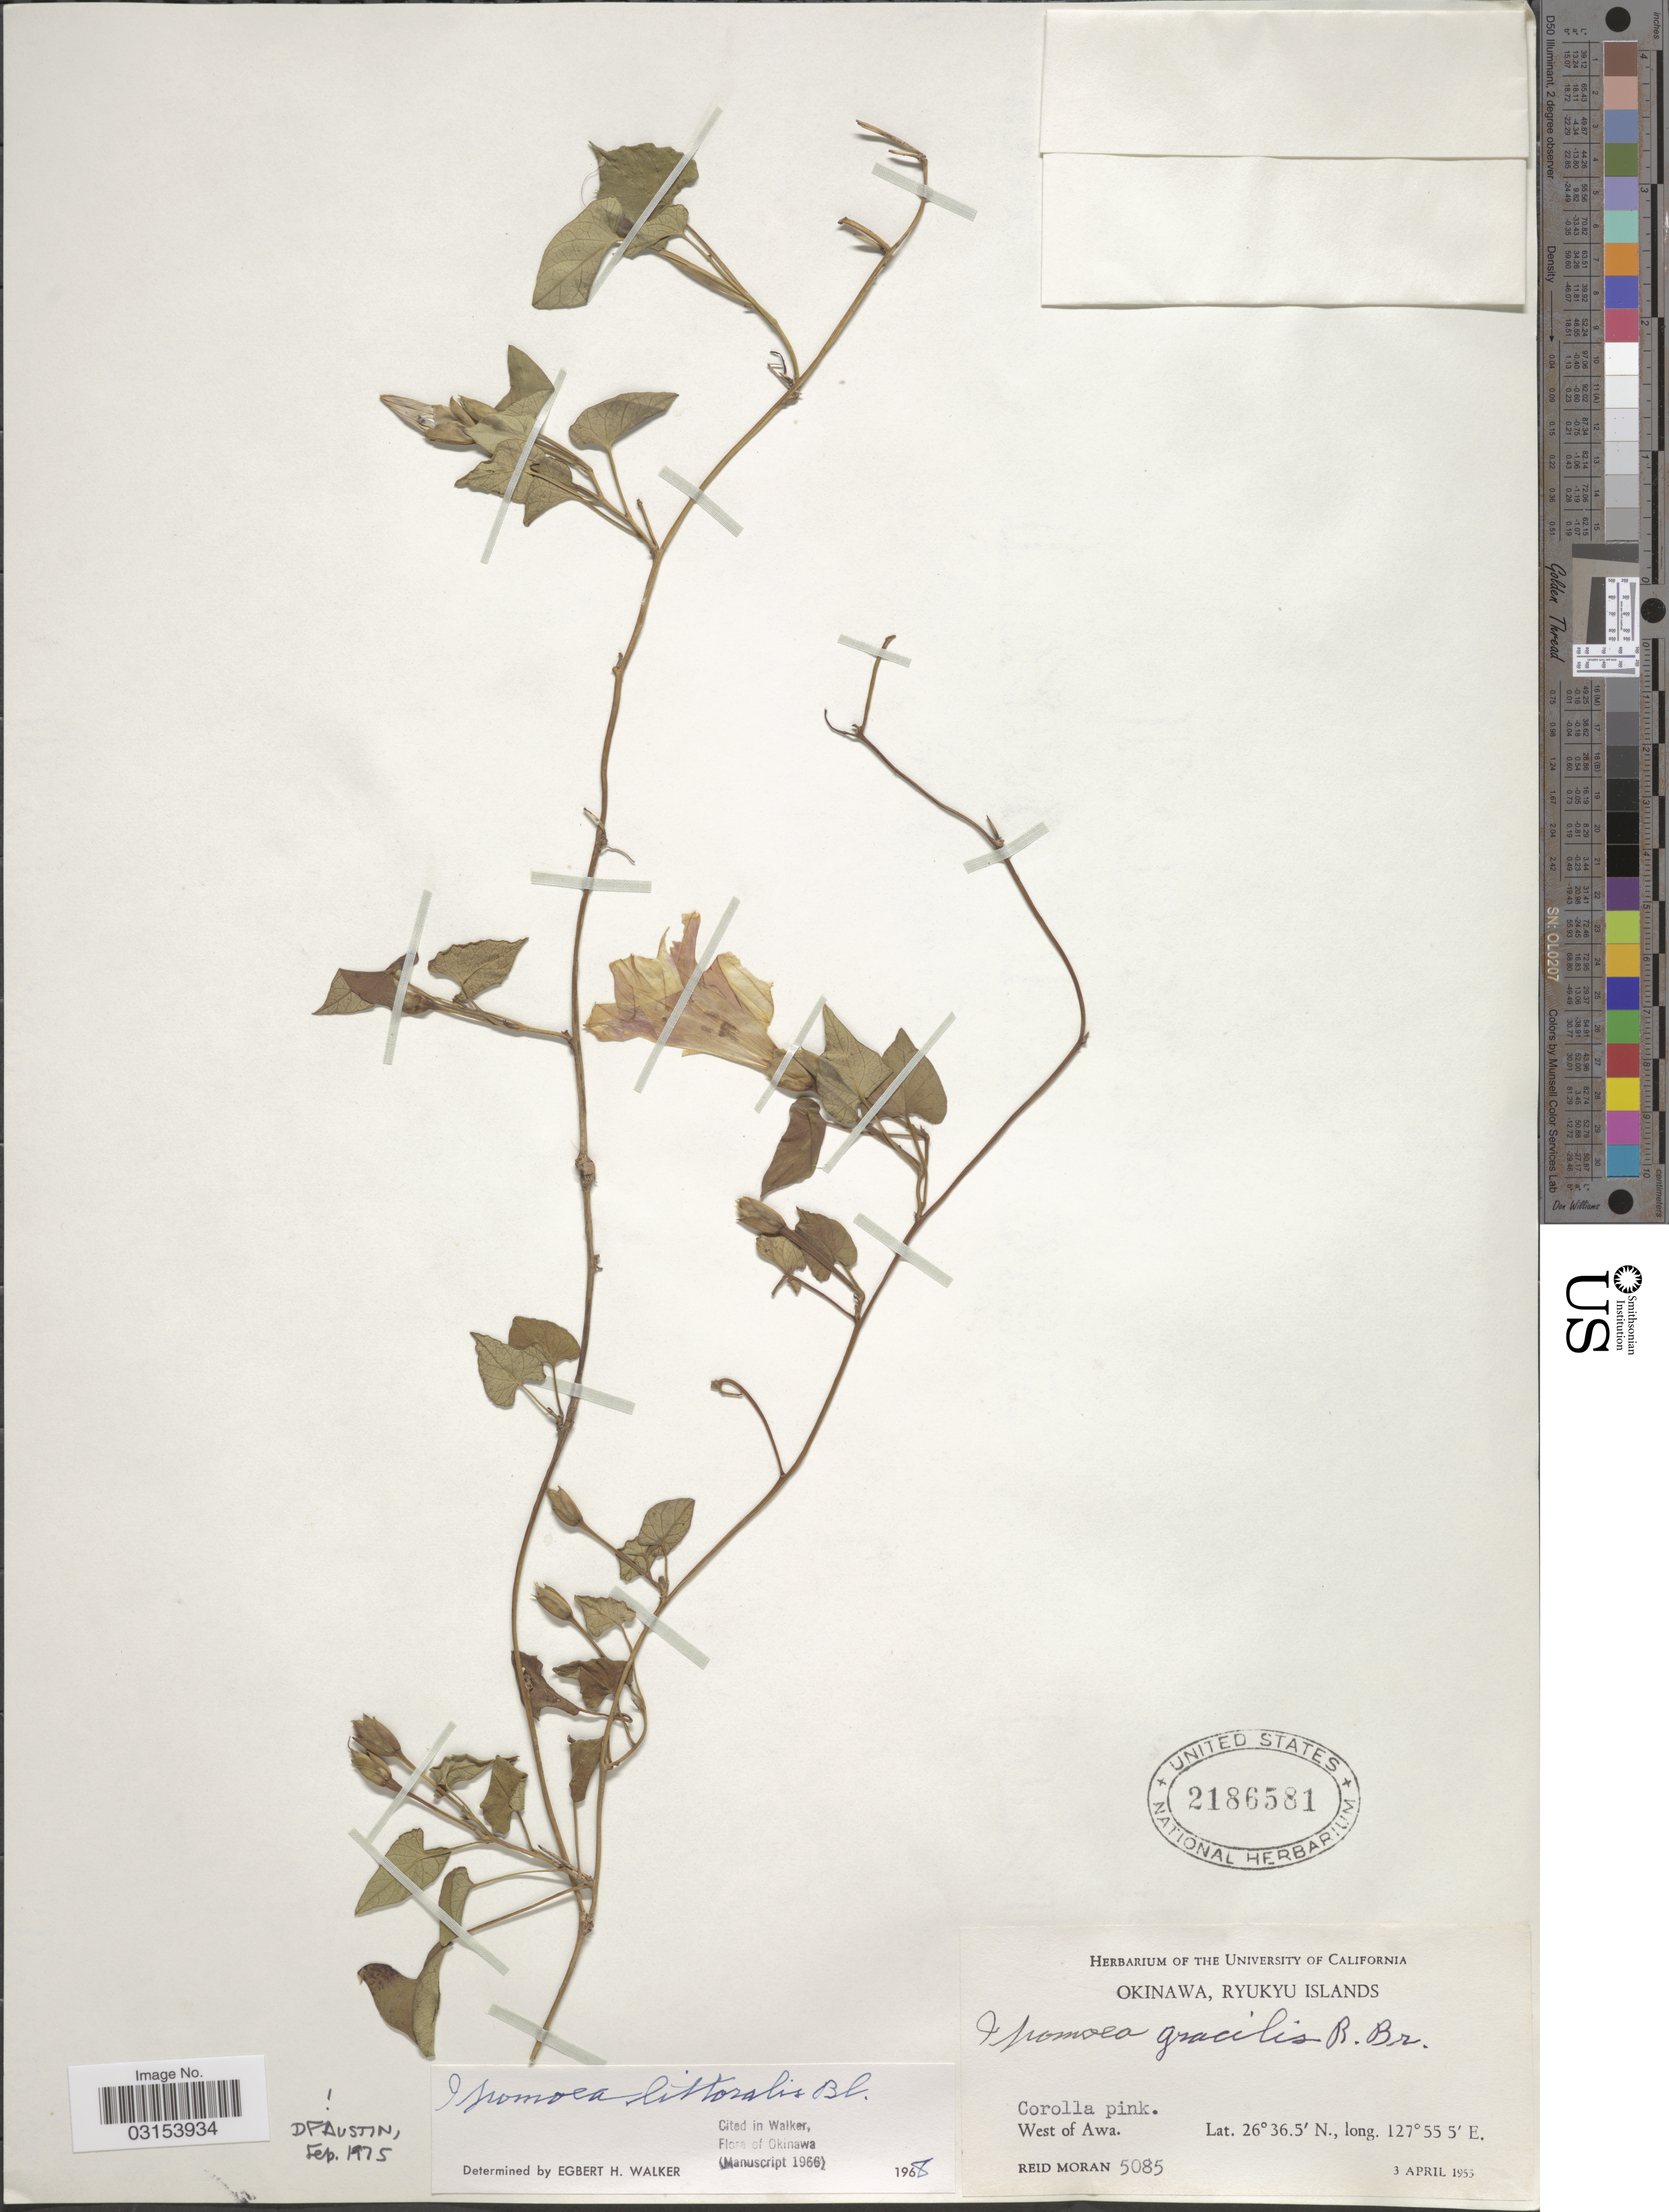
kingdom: Plantae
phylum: Tracheophyta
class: Magnoliopsida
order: Solanales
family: Convolvulaceae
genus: Ipomoea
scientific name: Ipomoea littoralis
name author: Blume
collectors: R. Moran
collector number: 5085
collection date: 1955-04-03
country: Japan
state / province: Okinawa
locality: Ryukyu Islands. West of Awa.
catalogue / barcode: US 2186581